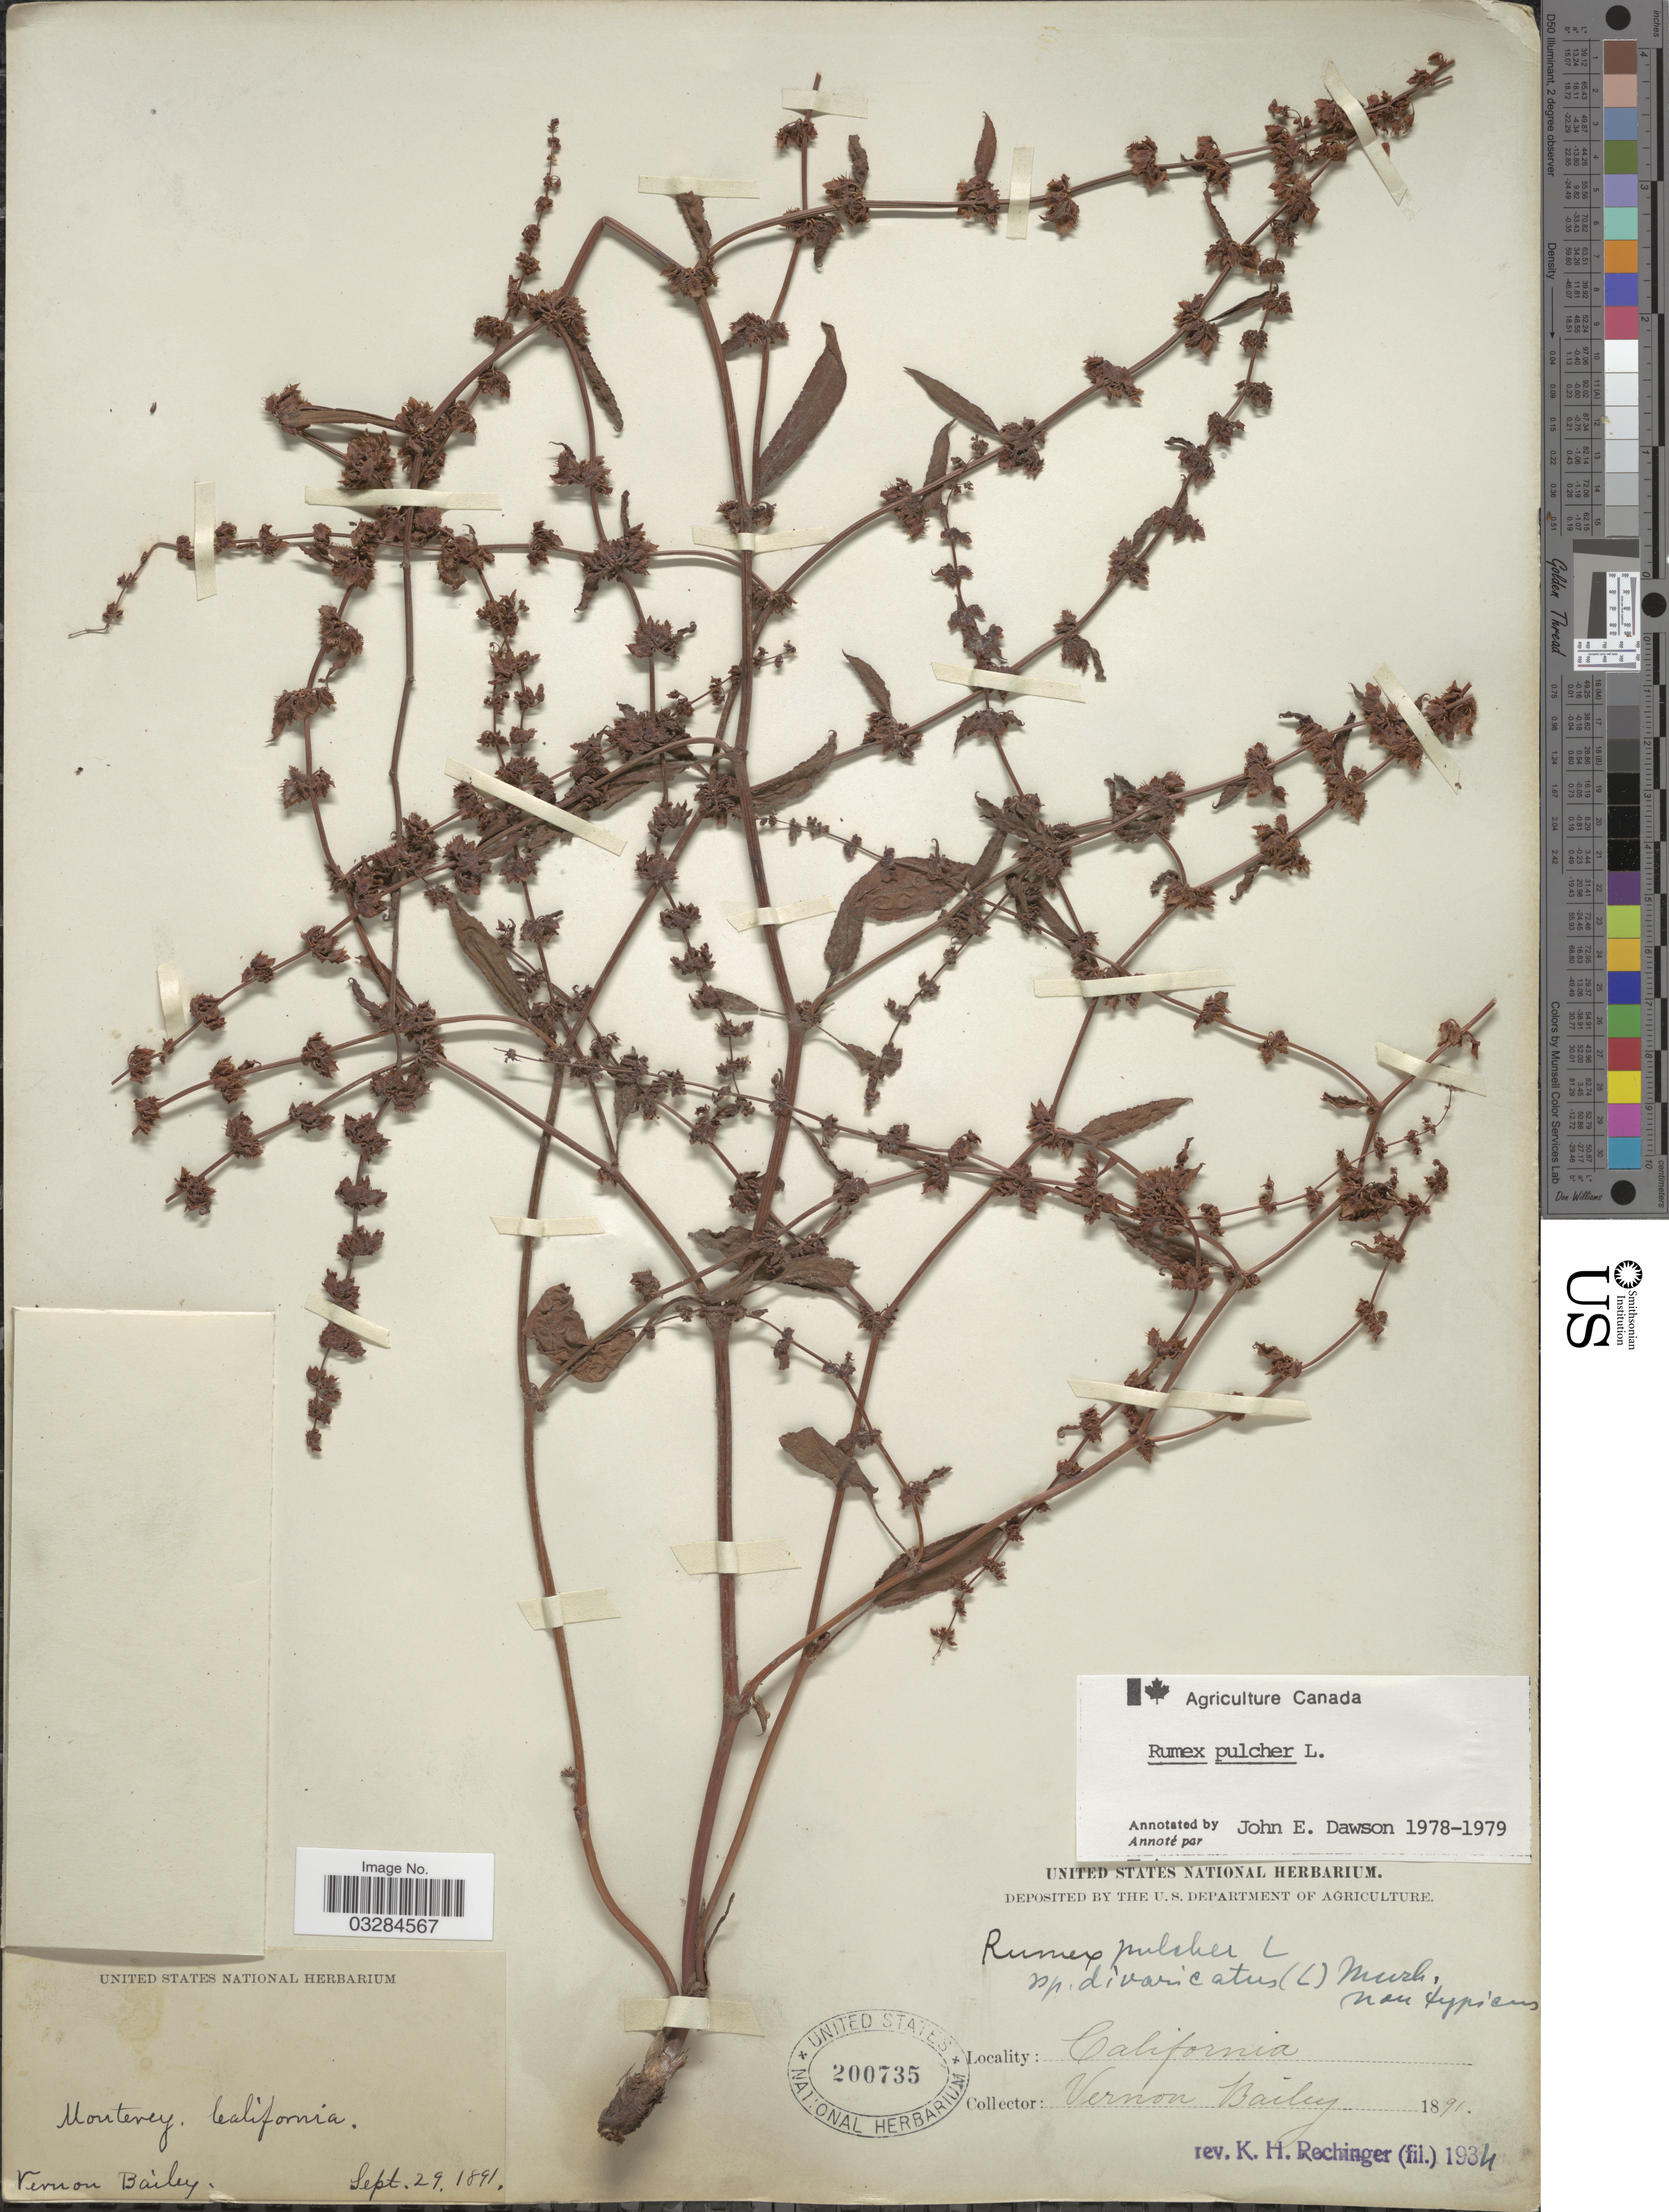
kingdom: Plantae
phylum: Tracheophyta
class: Magnoliopsida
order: Caryophyllales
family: Polygonaceae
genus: Rumex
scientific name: Rumex pulcher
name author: L.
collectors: V. O. Bailey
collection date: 1891-09-29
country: United States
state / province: California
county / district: Monterey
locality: Monterey.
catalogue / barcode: US 200735